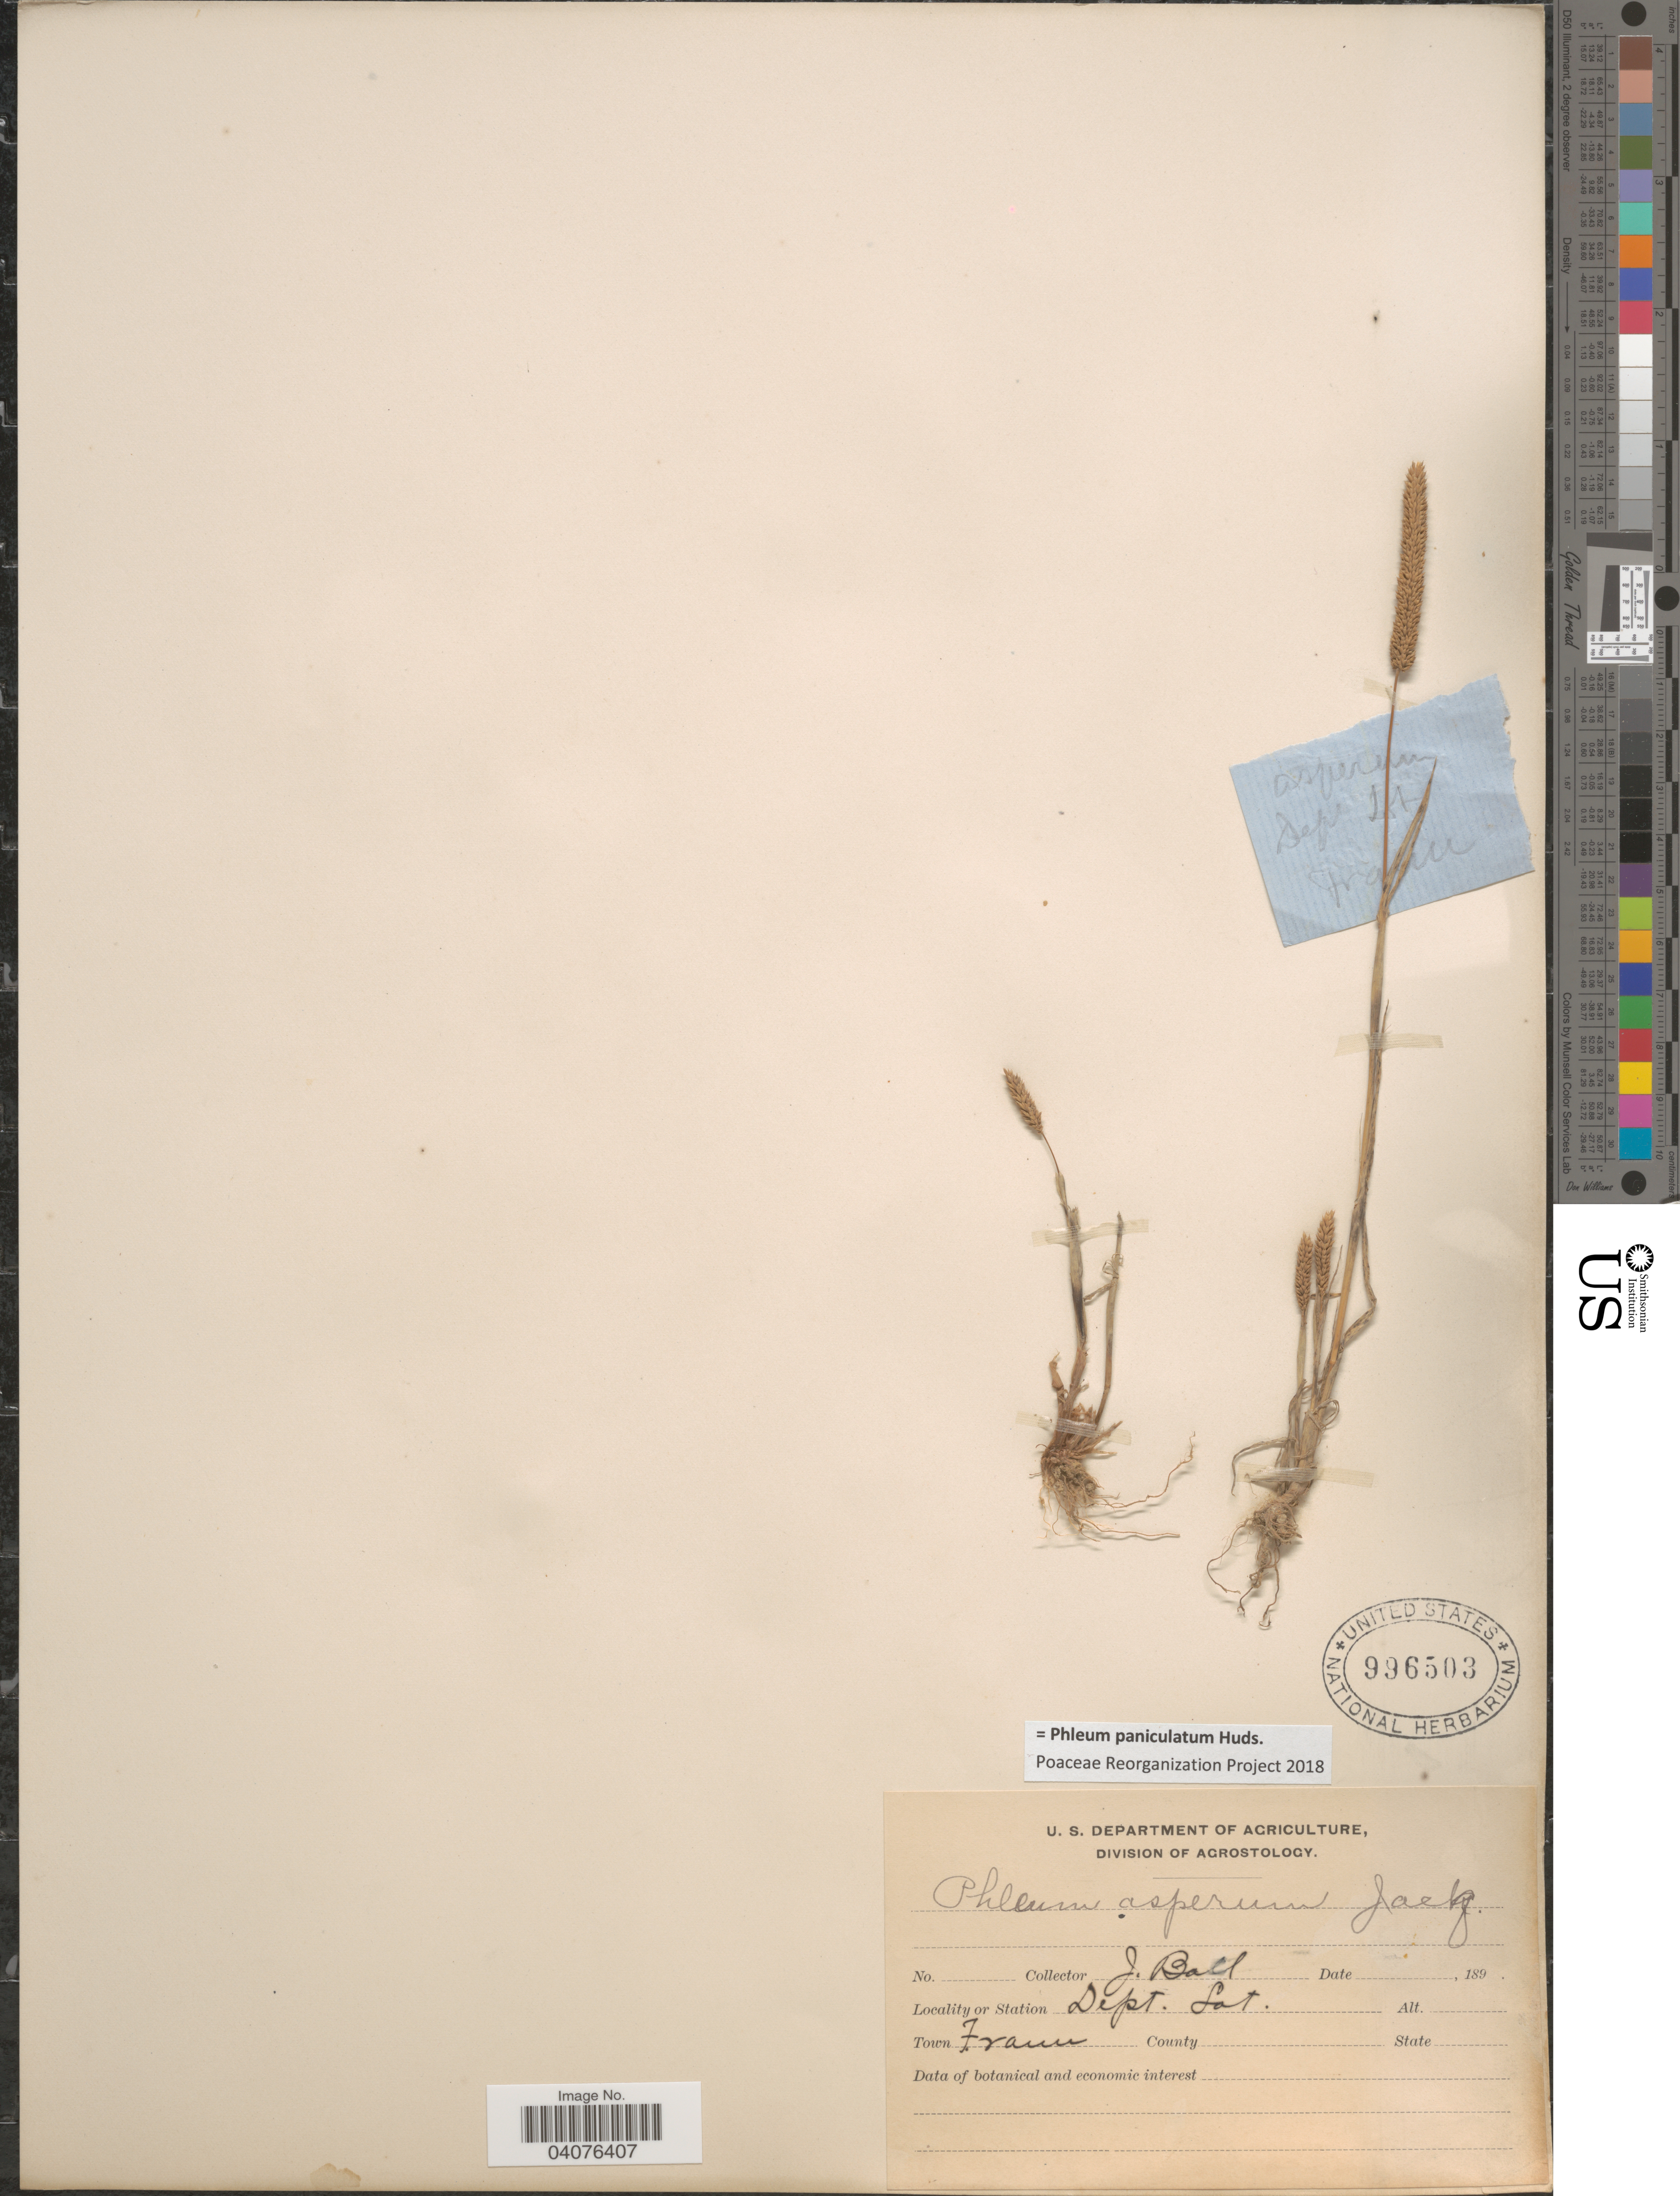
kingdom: Plantae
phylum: Tracheophyta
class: Liliopsida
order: Poales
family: Poaceae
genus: Phleum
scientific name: Phleum paniculatum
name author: Huds.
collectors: J. Ball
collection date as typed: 189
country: France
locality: Dept. Lat.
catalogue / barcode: US 996503